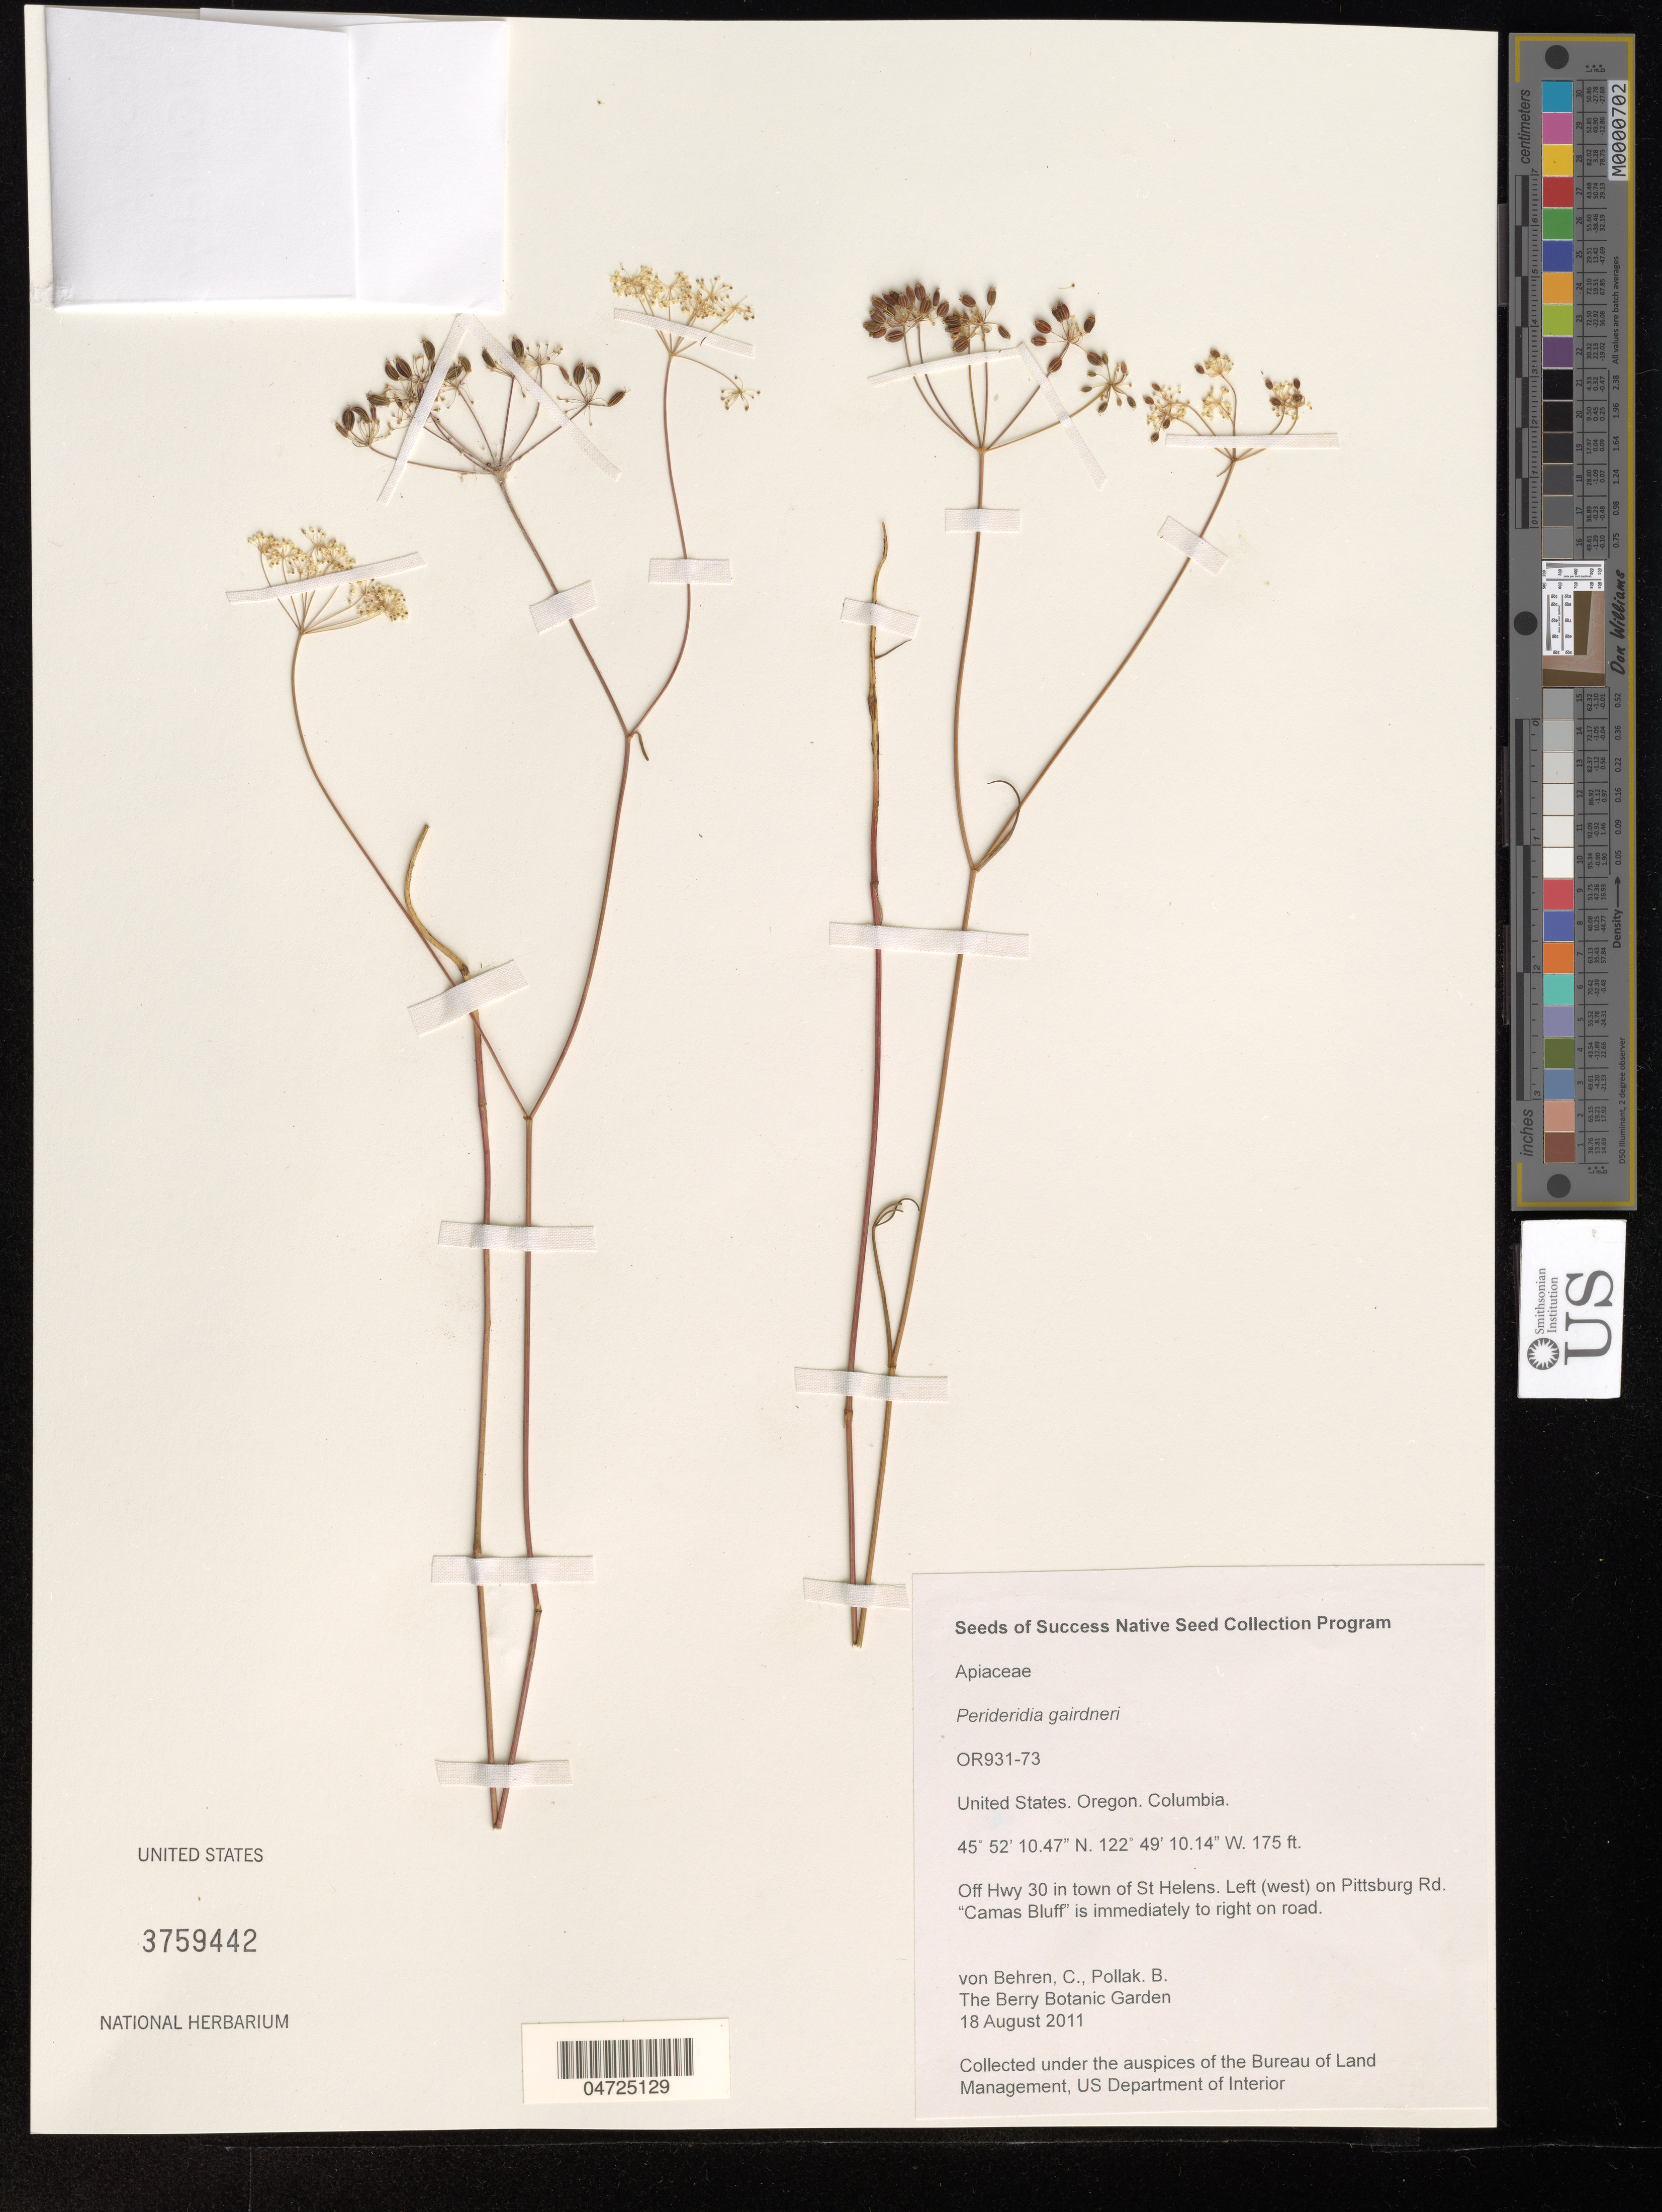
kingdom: Plantae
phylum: Tracheophyta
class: Magnoliopsida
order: Apiales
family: Apiaceae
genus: Perideridia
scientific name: Perideridia gairdneri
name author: (Hook. & Arn.) Mathias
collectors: C. Behren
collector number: OR931-73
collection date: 2011-08-18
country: United States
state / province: Oregon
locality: Off Hwy 30 in town of St Helens. Left (west) on Pittsburg Rd. "Camas Bluff" is immediately to right on road.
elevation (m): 53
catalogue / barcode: US 3759442